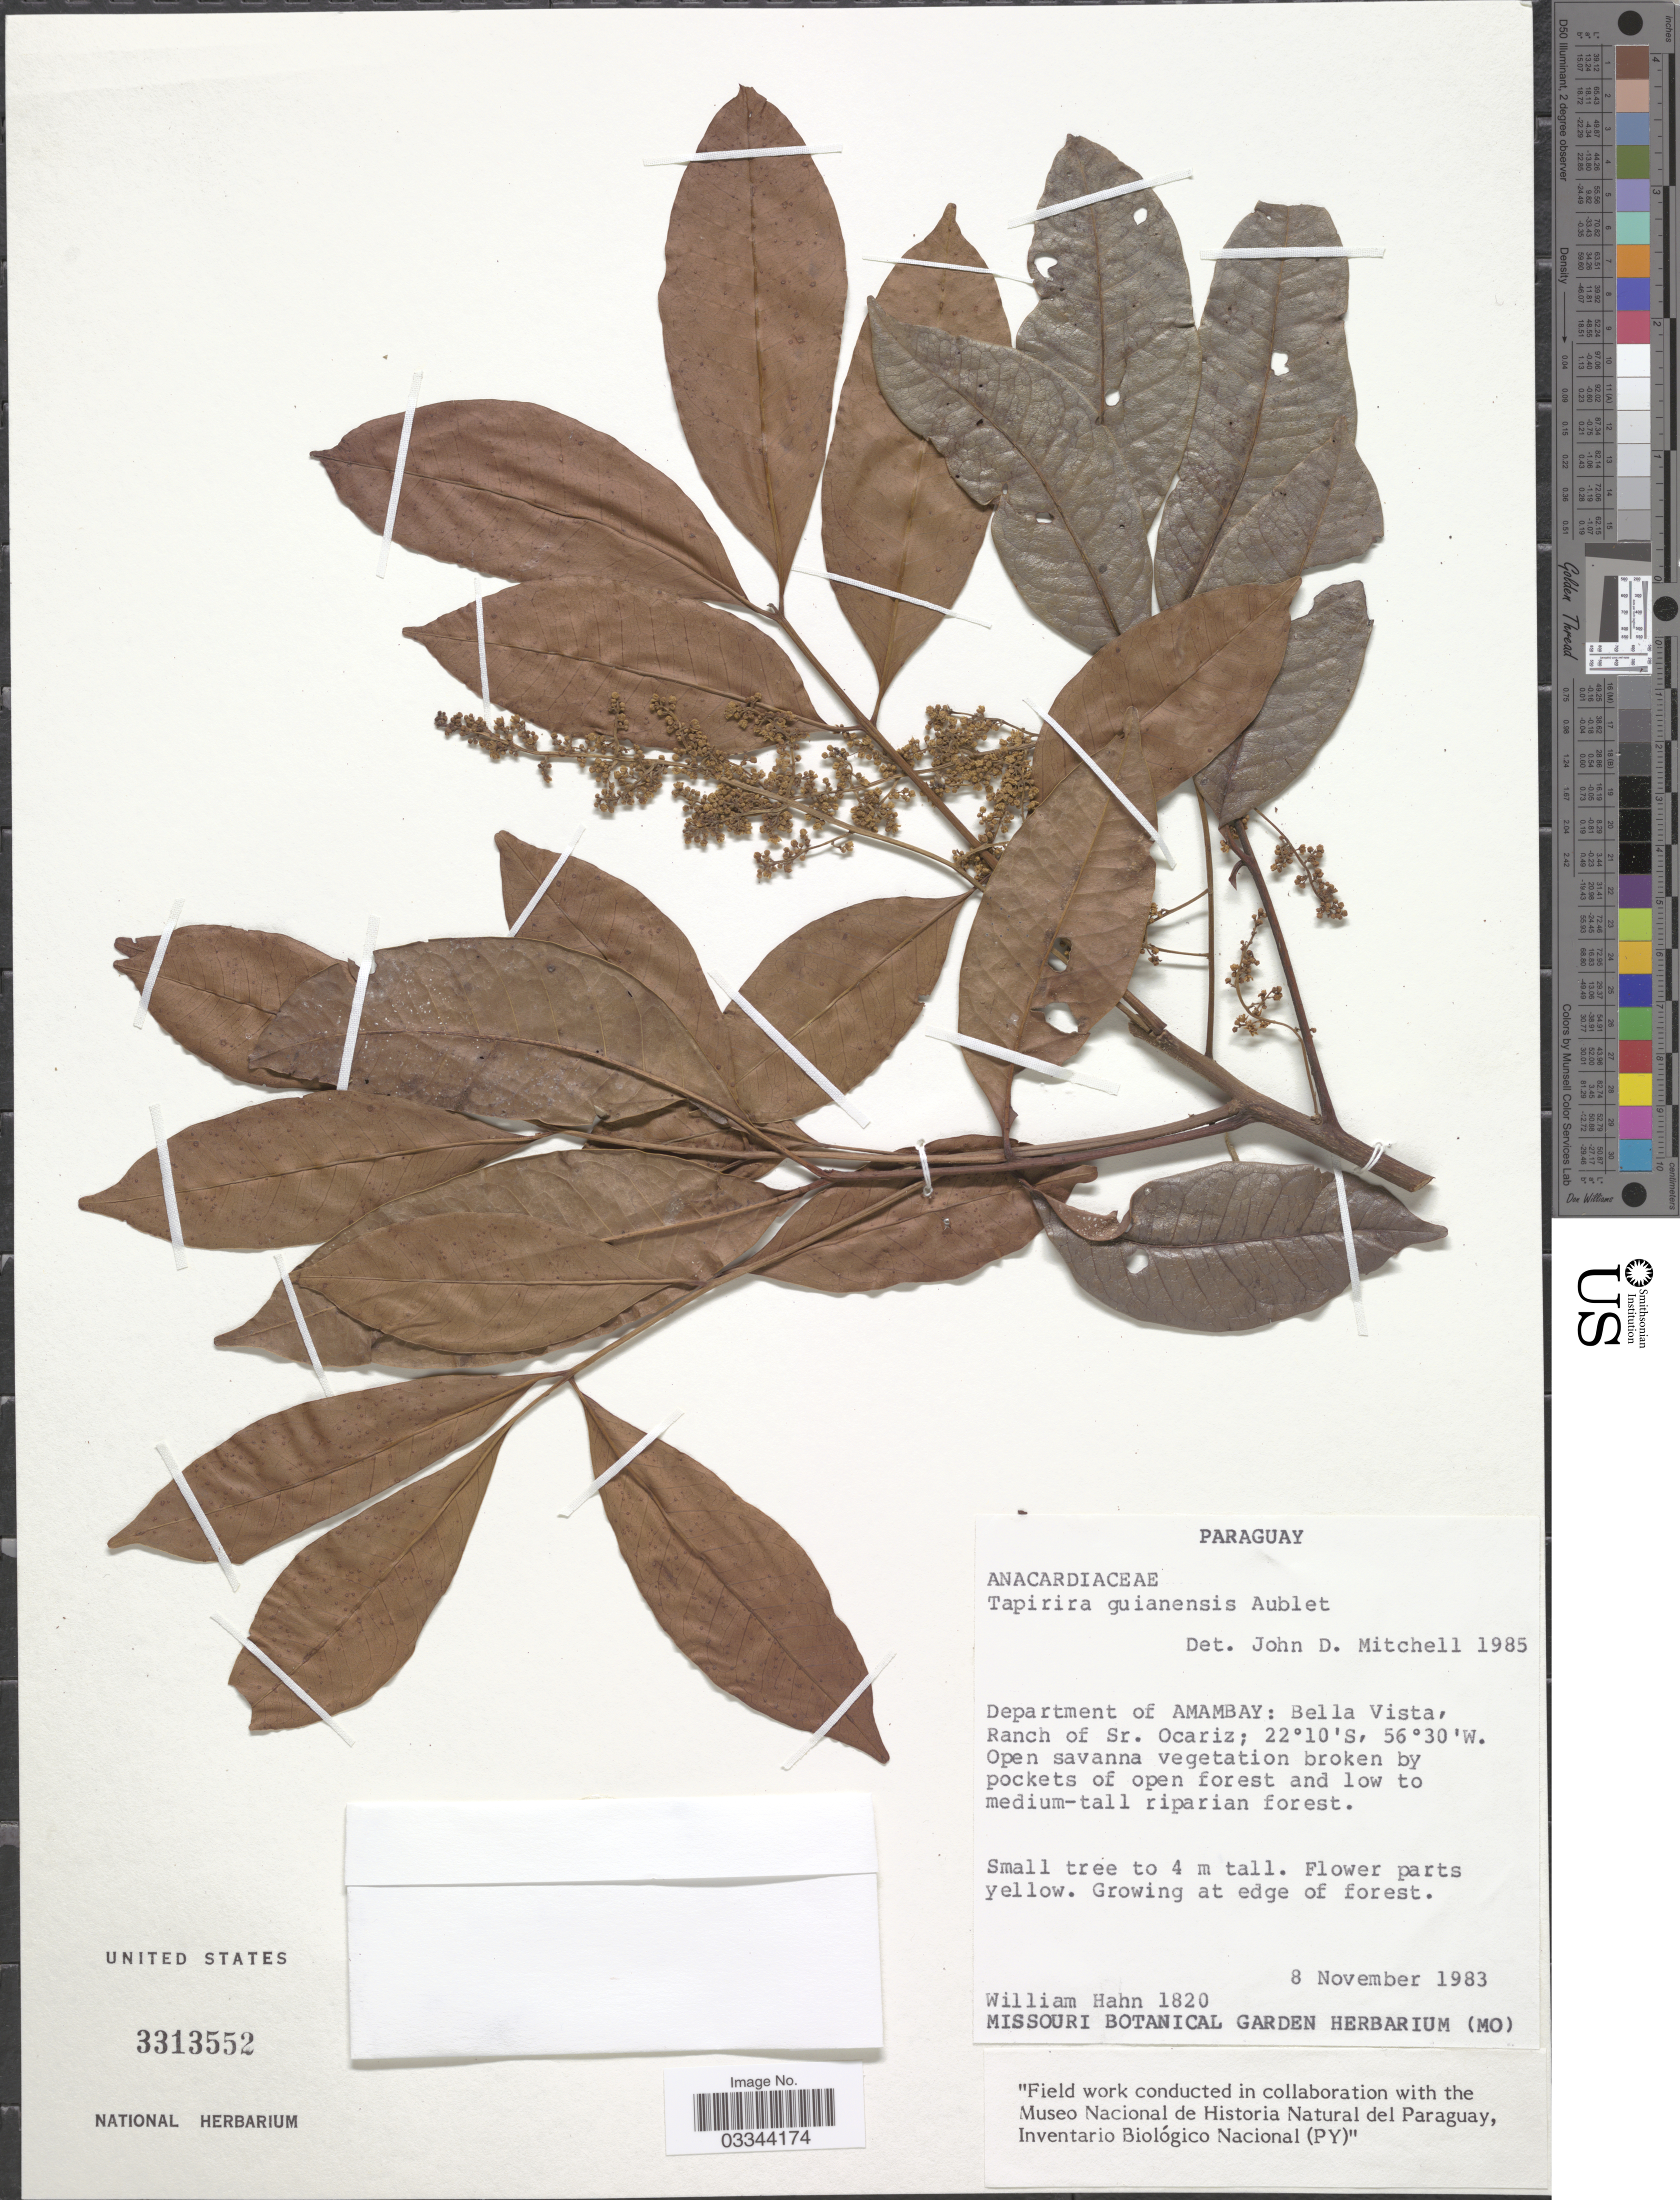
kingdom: Plantae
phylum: Tracheophyta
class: Magnoliopsida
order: Sapindales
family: Anacardiaceae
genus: Tapirira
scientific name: Tapirira guianensis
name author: Aubl.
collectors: W. Hahn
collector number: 1820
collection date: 1983-11-08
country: Paraguay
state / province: Amambay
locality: Department of Amambay: Bella Vista, Ranch of Sr. Ocariz.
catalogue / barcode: US 3313552